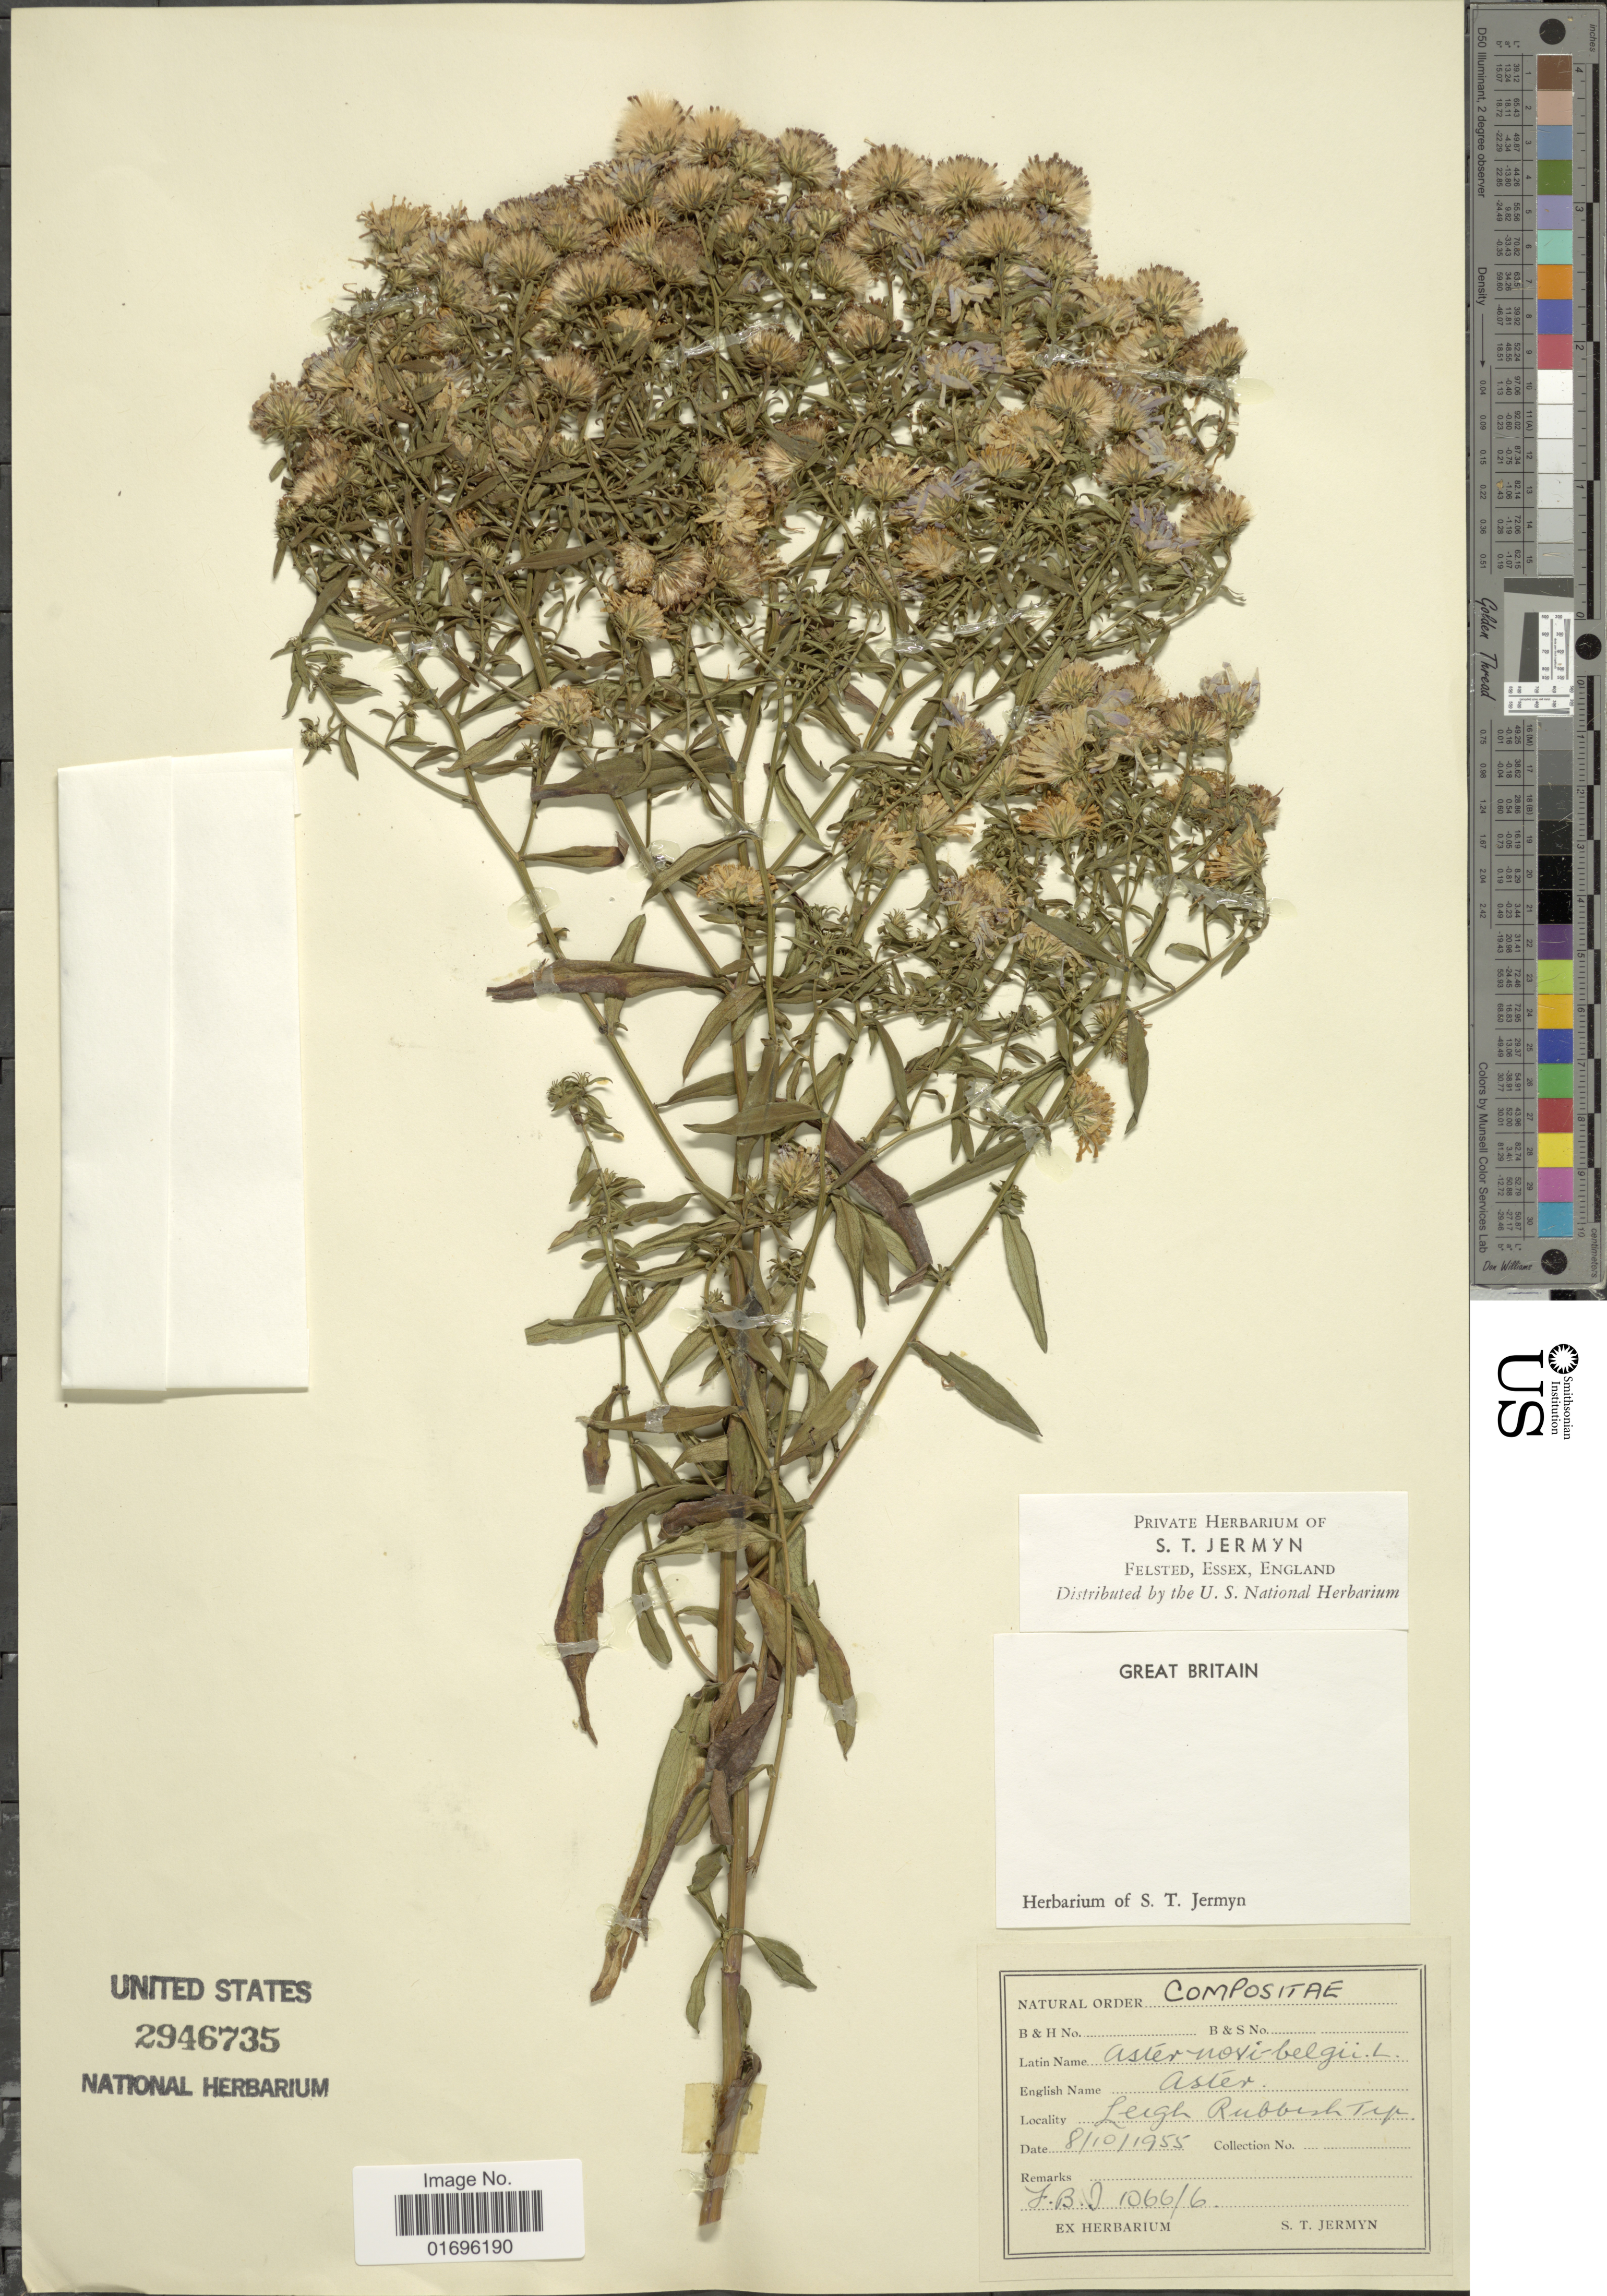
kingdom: Plantae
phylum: Tracheophyta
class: Magnoliopsida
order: Asterales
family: Asteraceae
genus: Aster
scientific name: Aster novi-belgii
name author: L.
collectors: S. Jermyn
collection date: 1955-10-08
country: United Kingdom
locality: Leigh Rubbish Tep.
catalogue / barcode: US 2946735